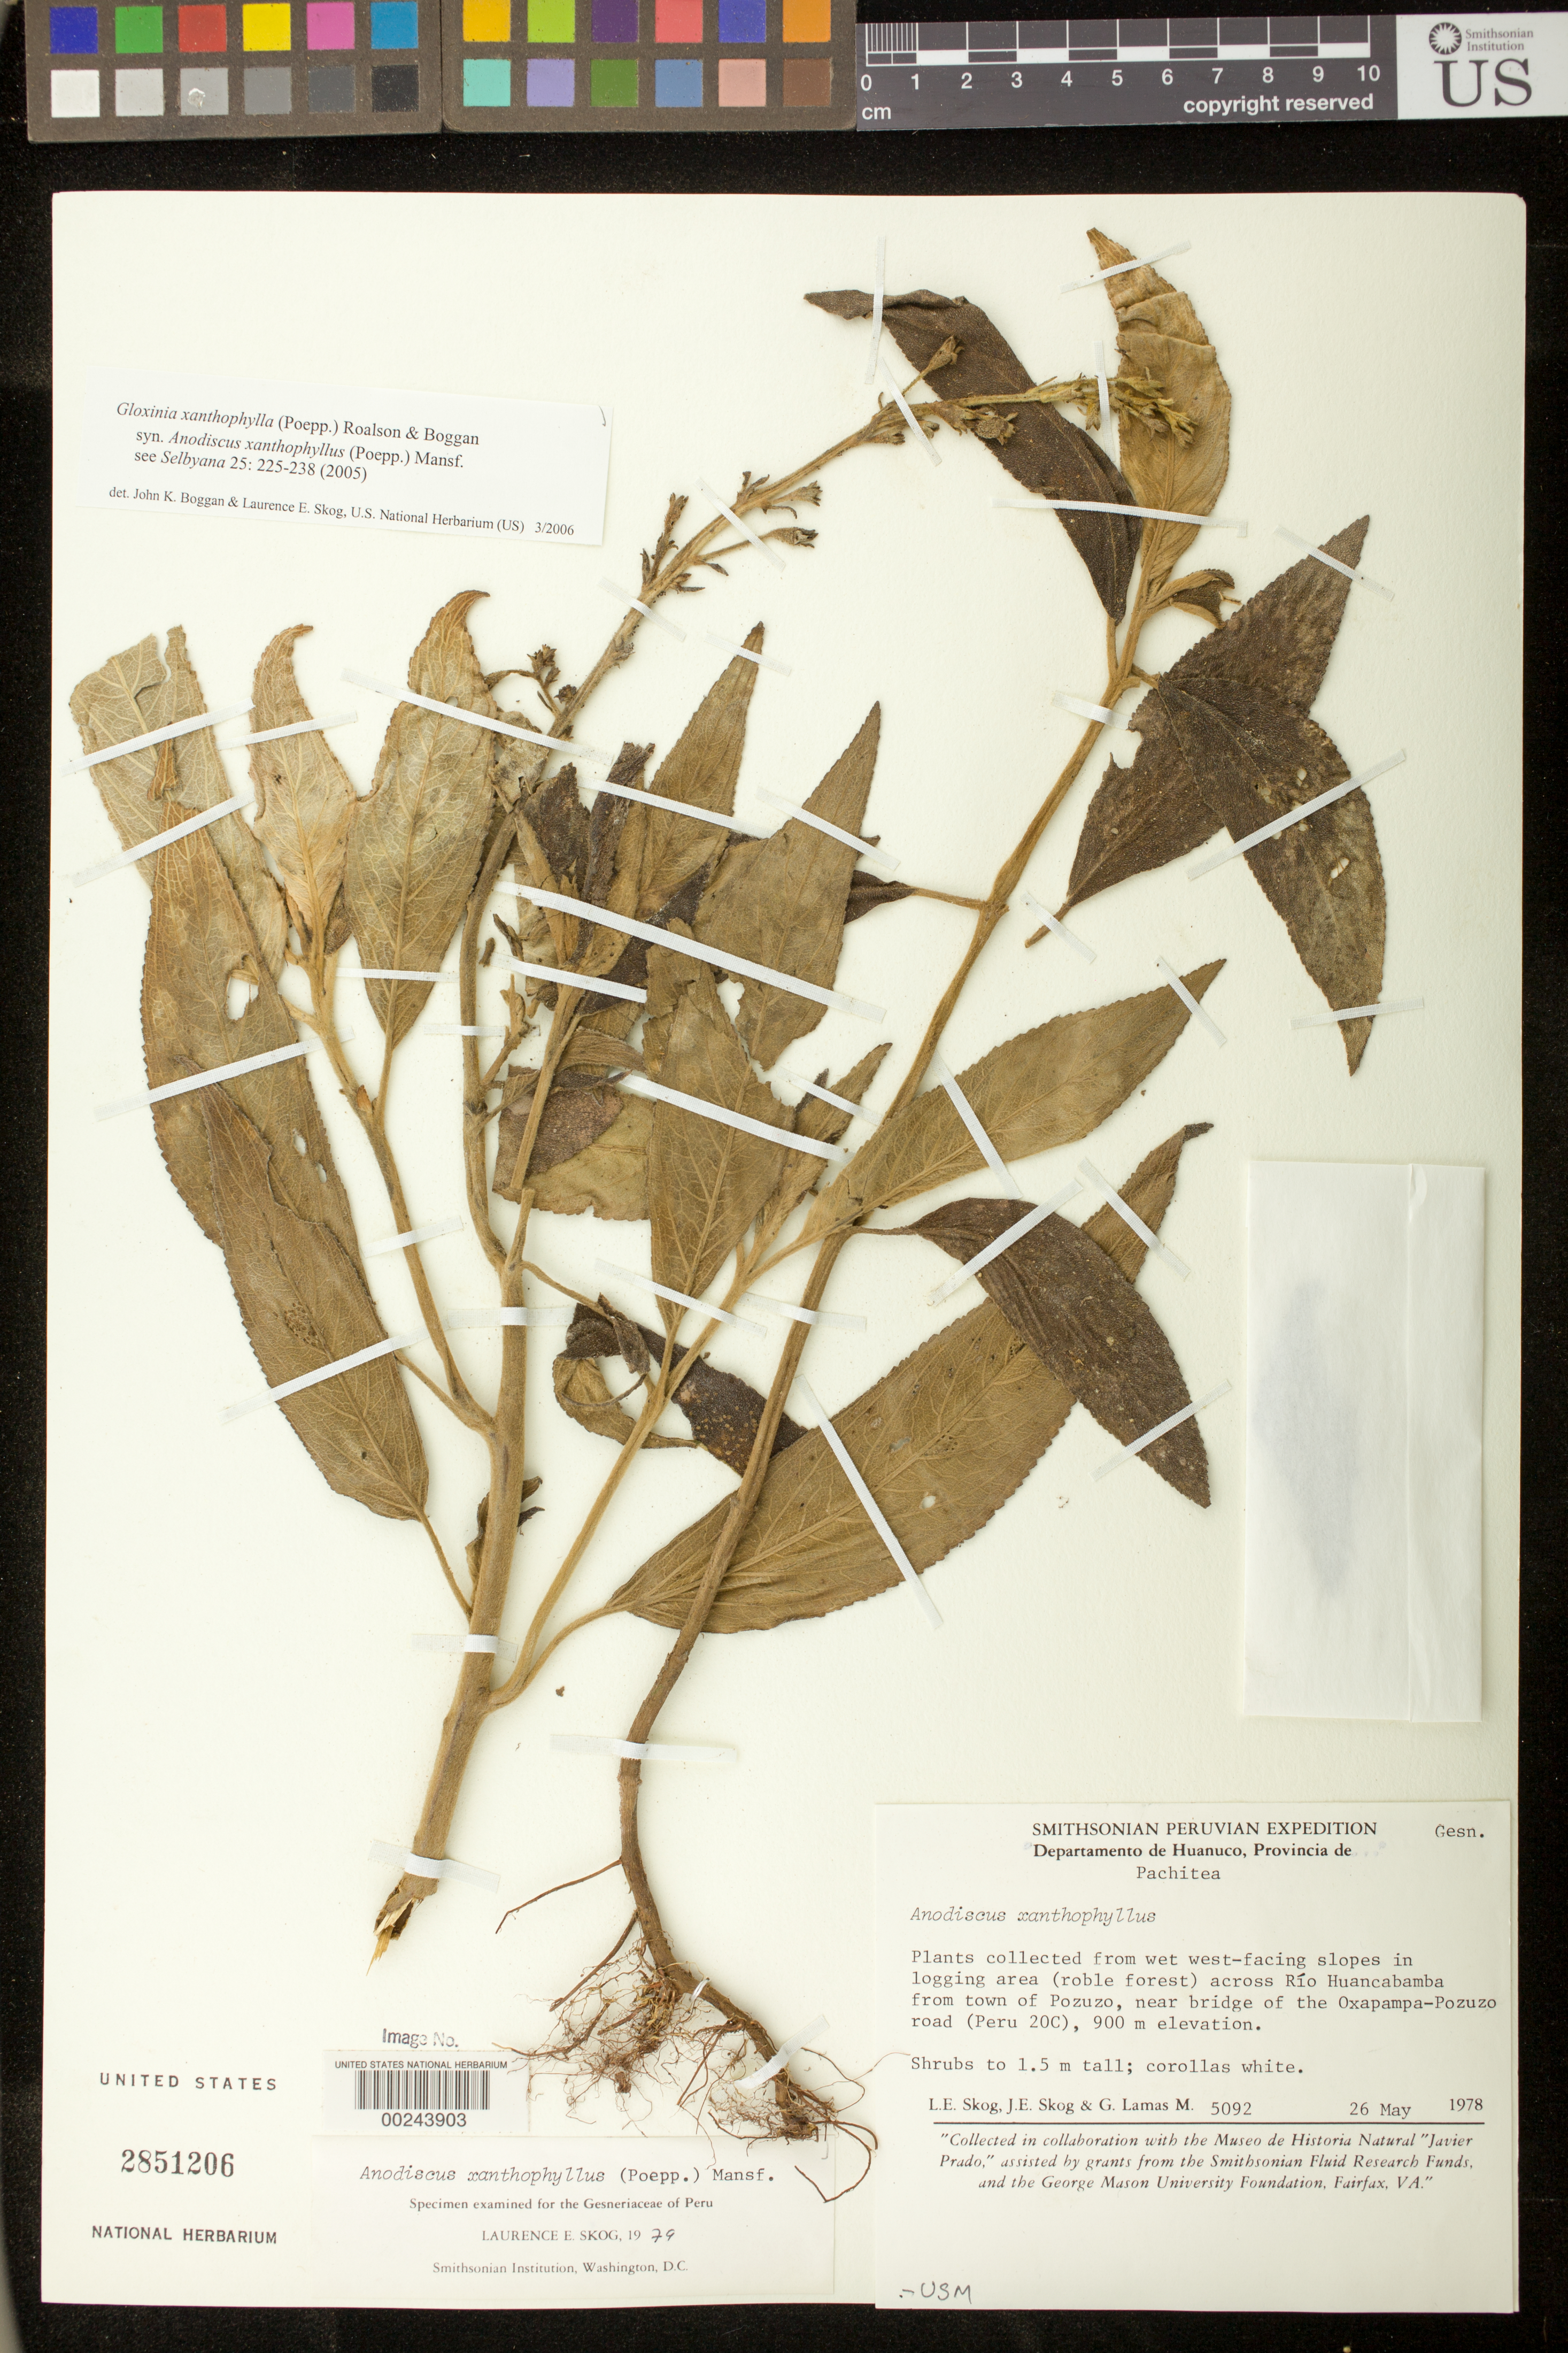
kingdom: Plantae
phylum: Tracheophyta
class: Magnoliopsida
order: Lamiales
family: Gesneriaceae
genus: Gloxinia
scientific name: Gloxinia xanthophylla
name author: (Poepp.) Roalson & Boggan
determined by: Boggan, J. K.; Skog, L. E.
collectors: L. E. Skog, J. E. Skog & G. Lamas M.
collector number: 5092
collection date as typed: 26 May 1978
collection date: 1978-05-26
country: Peru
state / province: Huánuco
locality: Prov. Pachitea; area across Rio Huancabamba from town of Pozuzo, near bridge of Oxapampa - Pozuzo road (Peru 20c)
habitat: Wet W-facing slopes in logging area (roble forest)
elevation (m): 900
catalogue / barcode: US 2851206